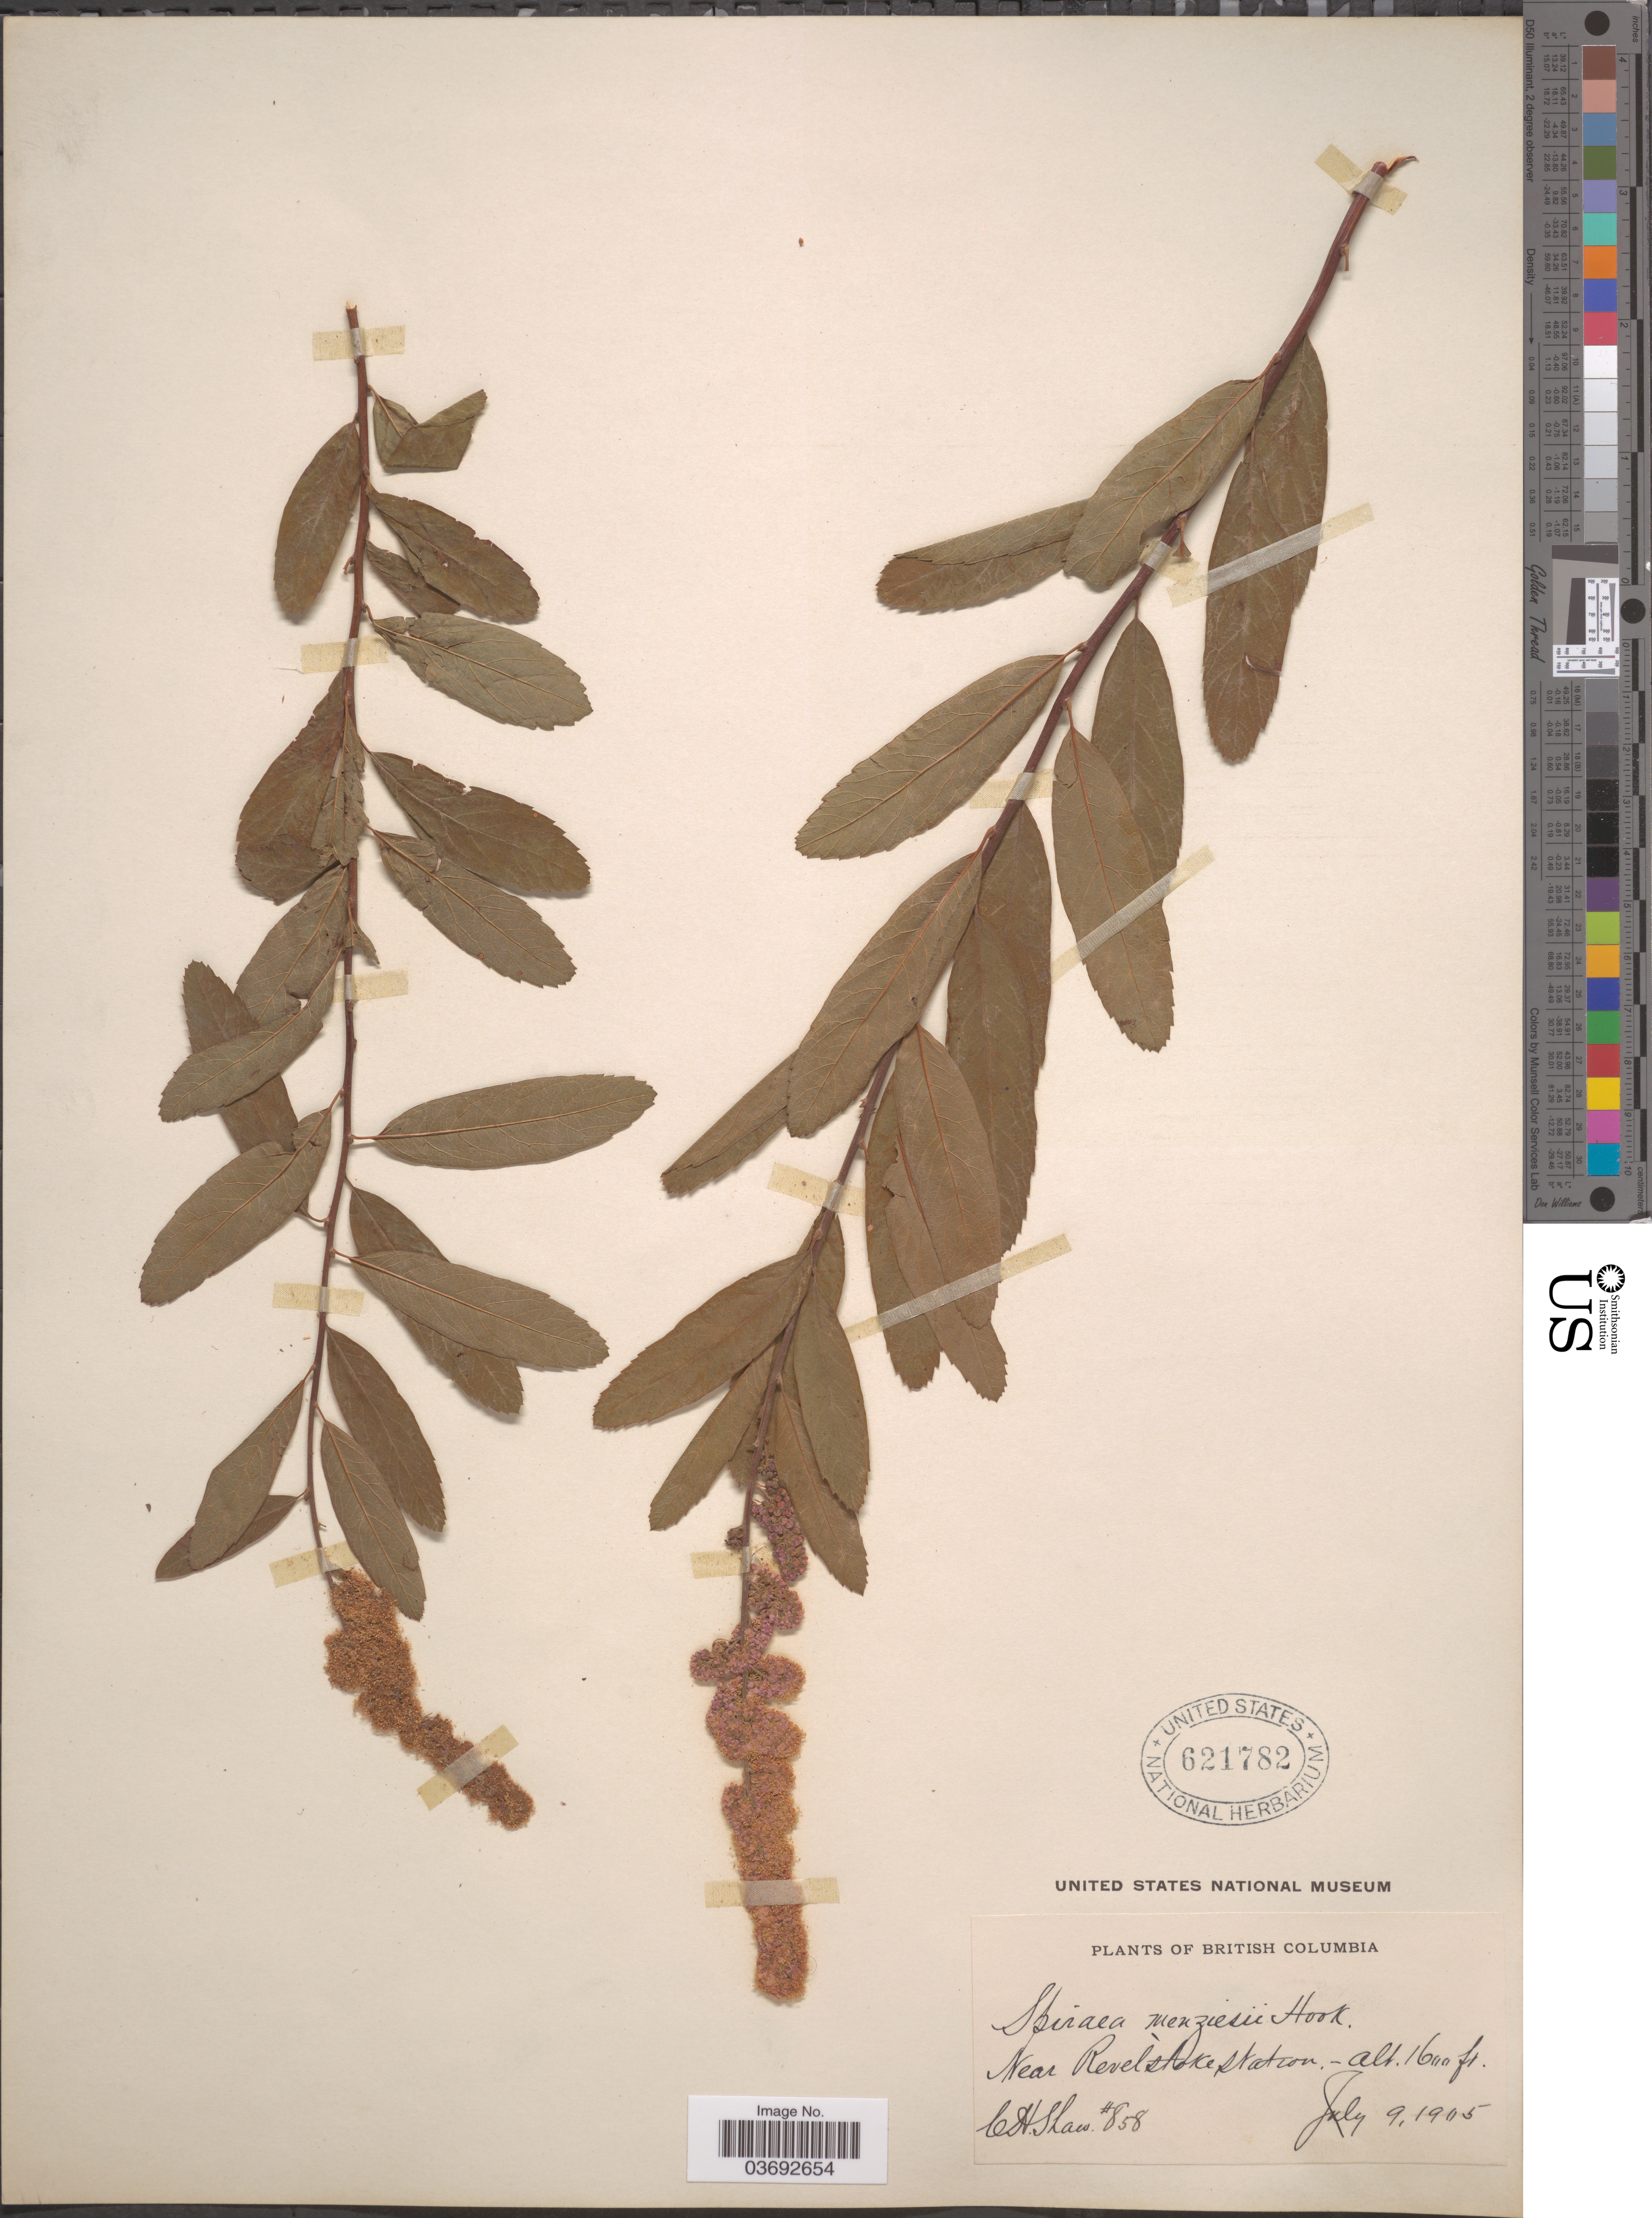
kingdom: Plantae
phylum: Tracheophyta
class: Magnoliopsida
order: Rosales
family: Rosaceae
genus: Spiraea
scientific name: Spiraea menziesii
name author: Hook.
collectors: C. H. Shaw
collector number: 858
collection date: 1905-07-09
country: Canada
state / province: British Columbia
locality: Near Revelstoke station.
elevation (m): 488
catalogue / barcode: US 621782